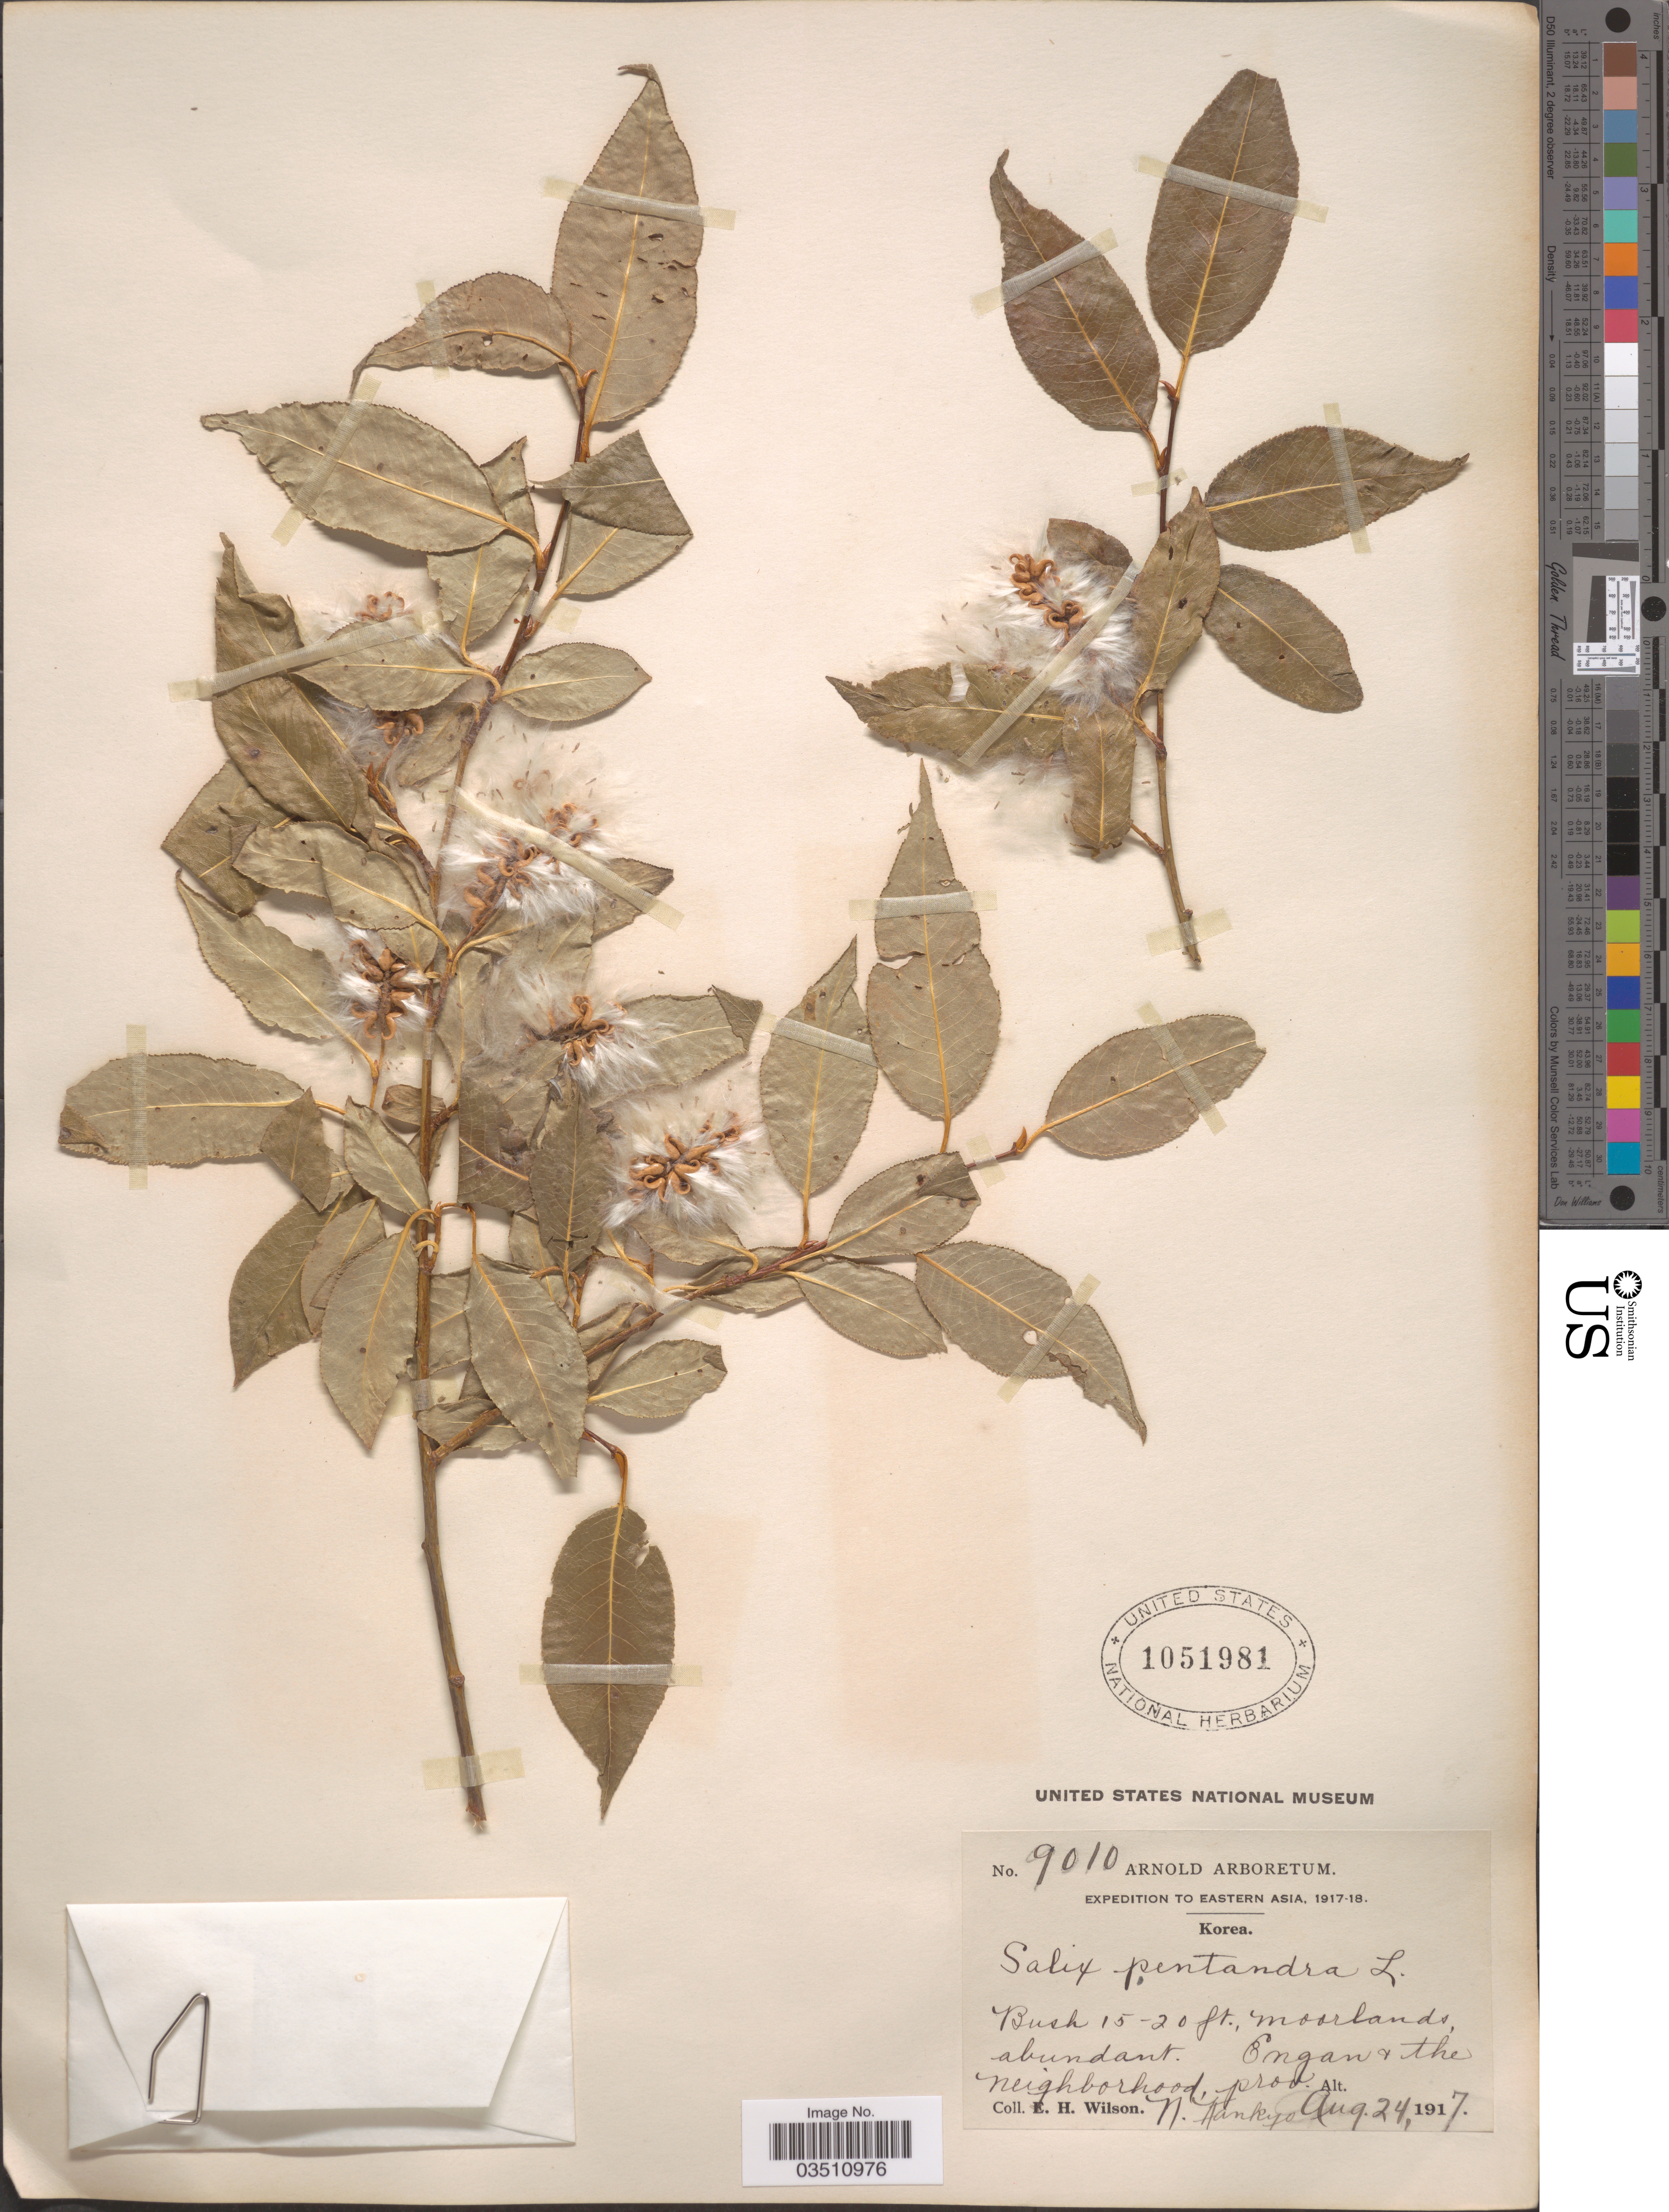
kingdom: Plantae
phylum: Tracheophyta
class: Magnoliopsida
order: Malpighiales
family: Salicaceae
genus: Salix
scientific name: Salix pentandra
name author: L.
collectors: E. Wilson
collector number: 9010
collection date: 1917-08-24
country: North Korea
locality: Engan & the neighborhood, prov. N. Kankyo.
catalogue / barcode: US 1051981